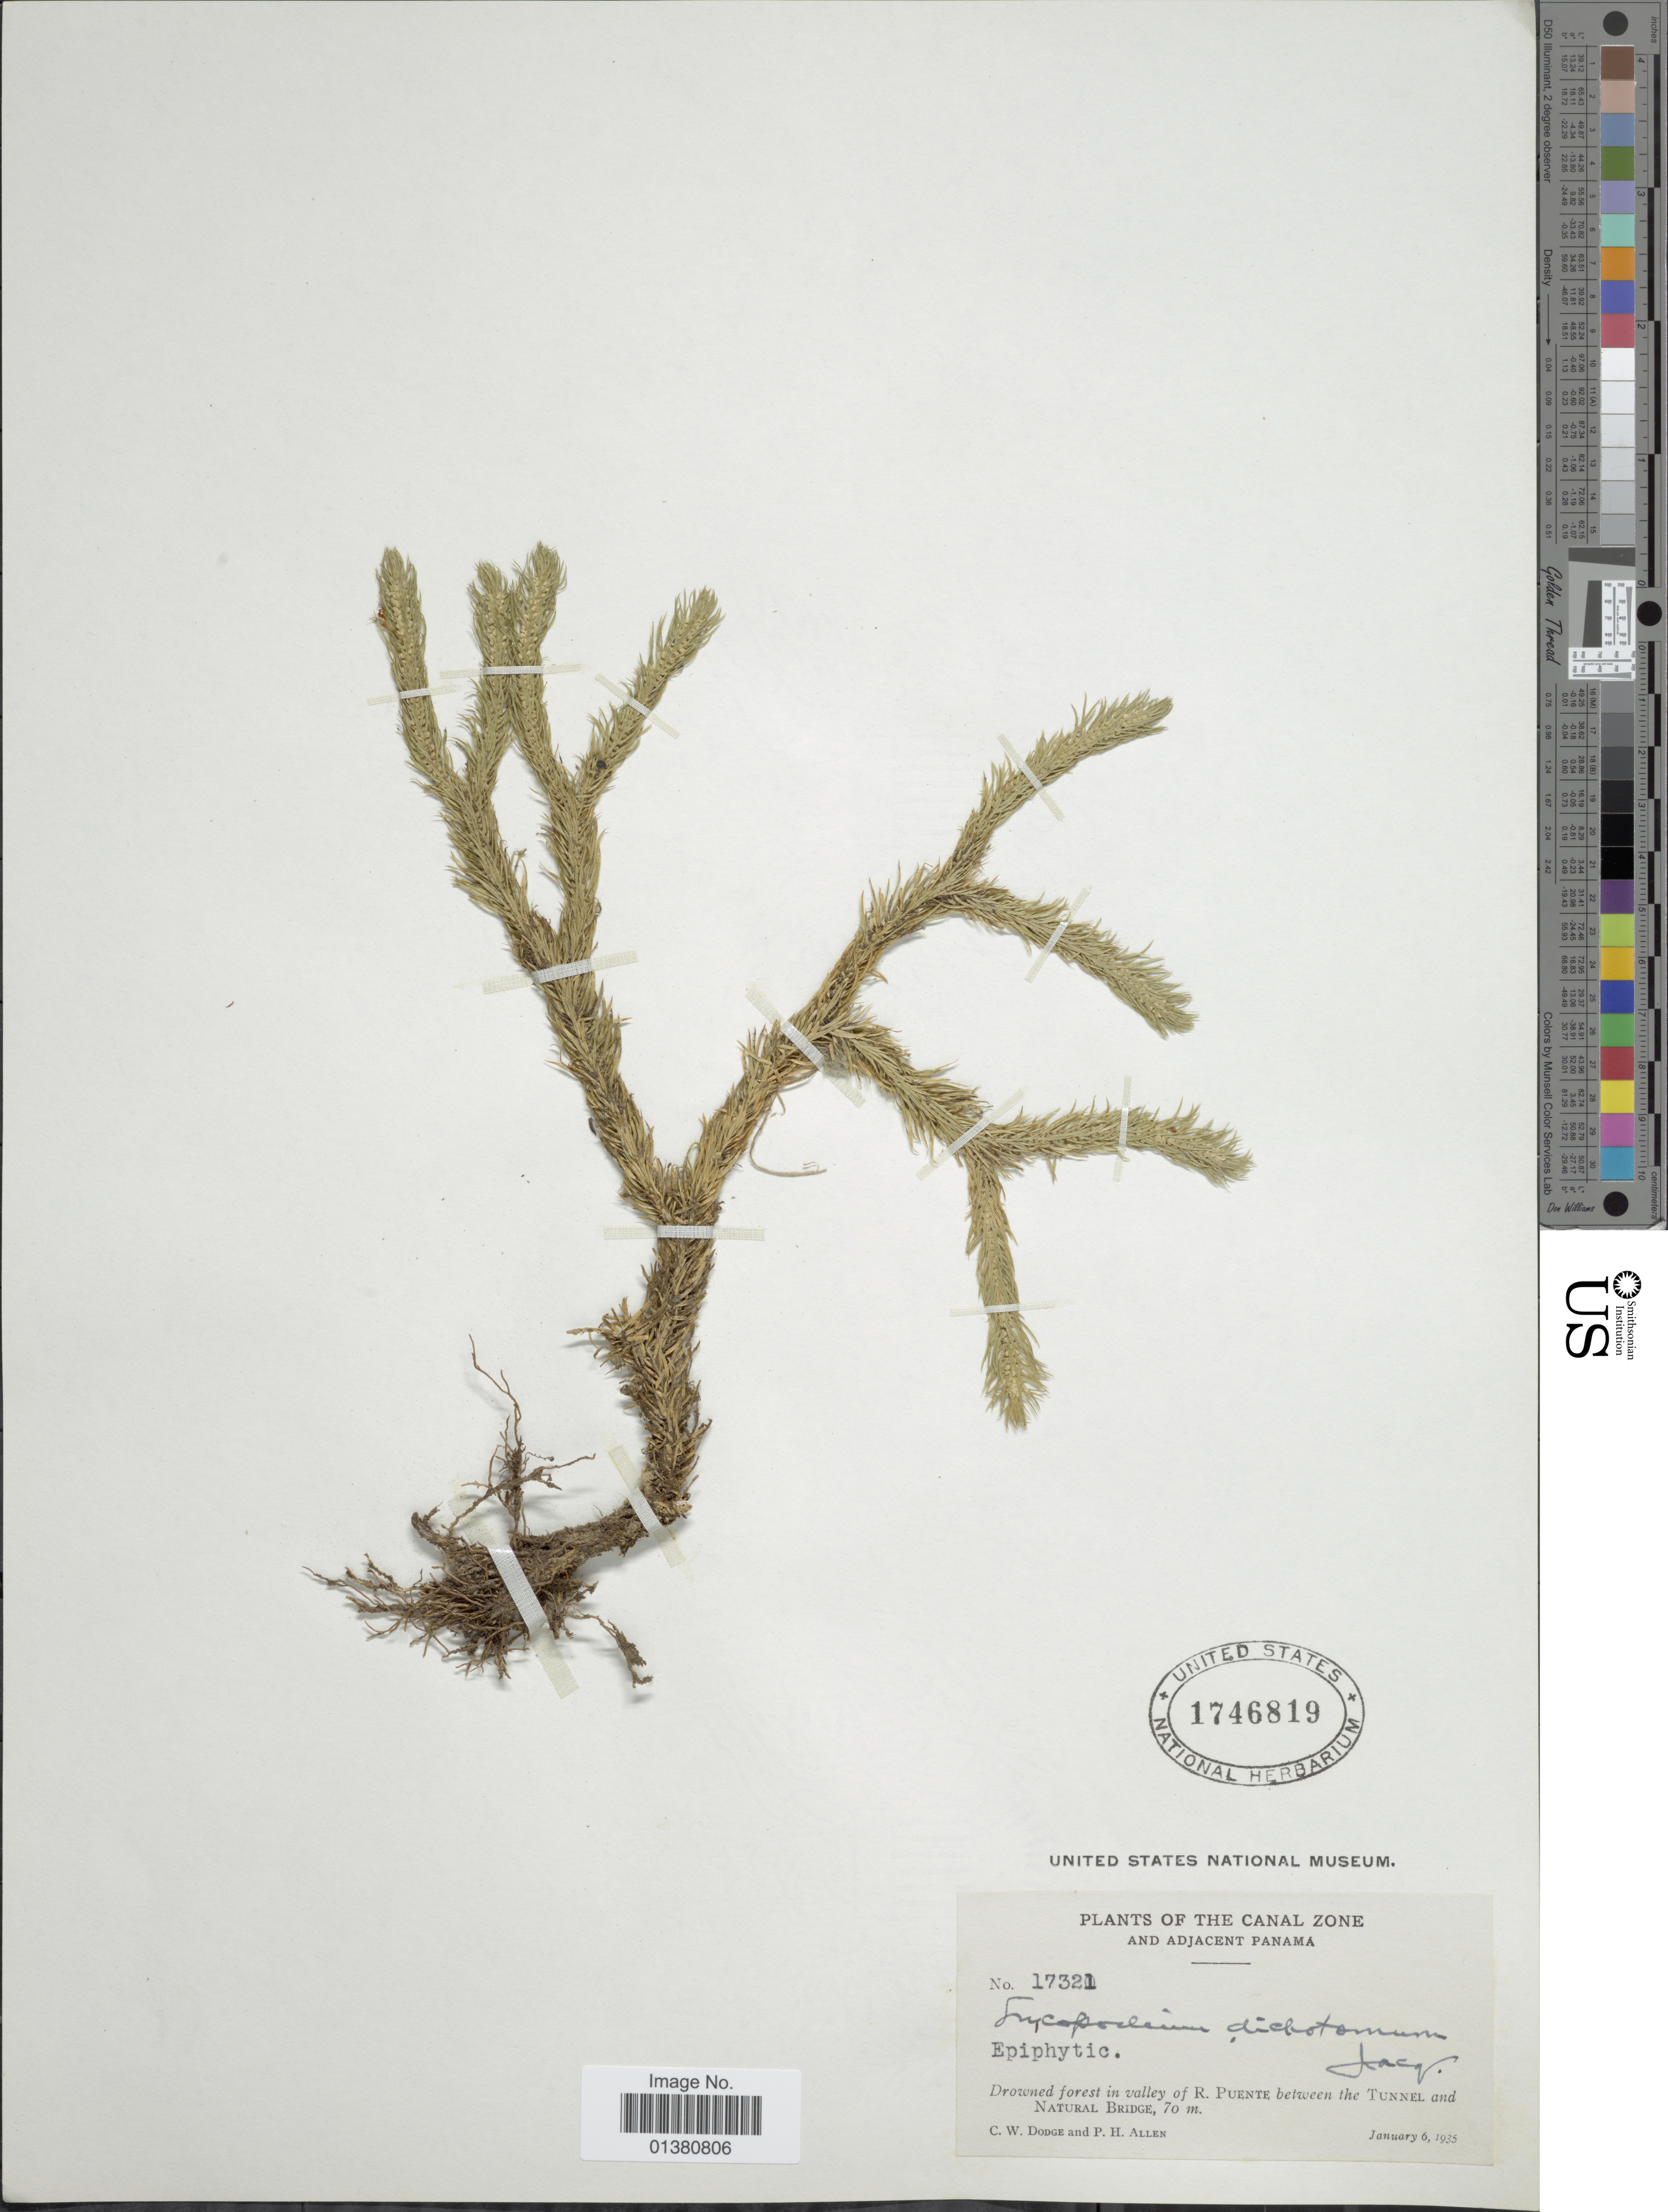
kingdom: Plantae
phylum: Tracheophyta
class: Lycopodiopsida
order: Lycopodiales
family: Lycopodiaceae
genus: Phlegmariurus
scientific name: Phlegmariurus dichotomus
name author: (Jacq.) W.H. Wagner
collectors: C. Dodge & P. H. Allen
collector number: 17321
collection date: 1935-01-06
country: Panama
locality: The Canal Zine and Adjacent Panama, Drowned forrest in valley of R.Puente between the Tunnel and Natural Bridge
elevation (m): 70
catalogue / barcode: US 1746819